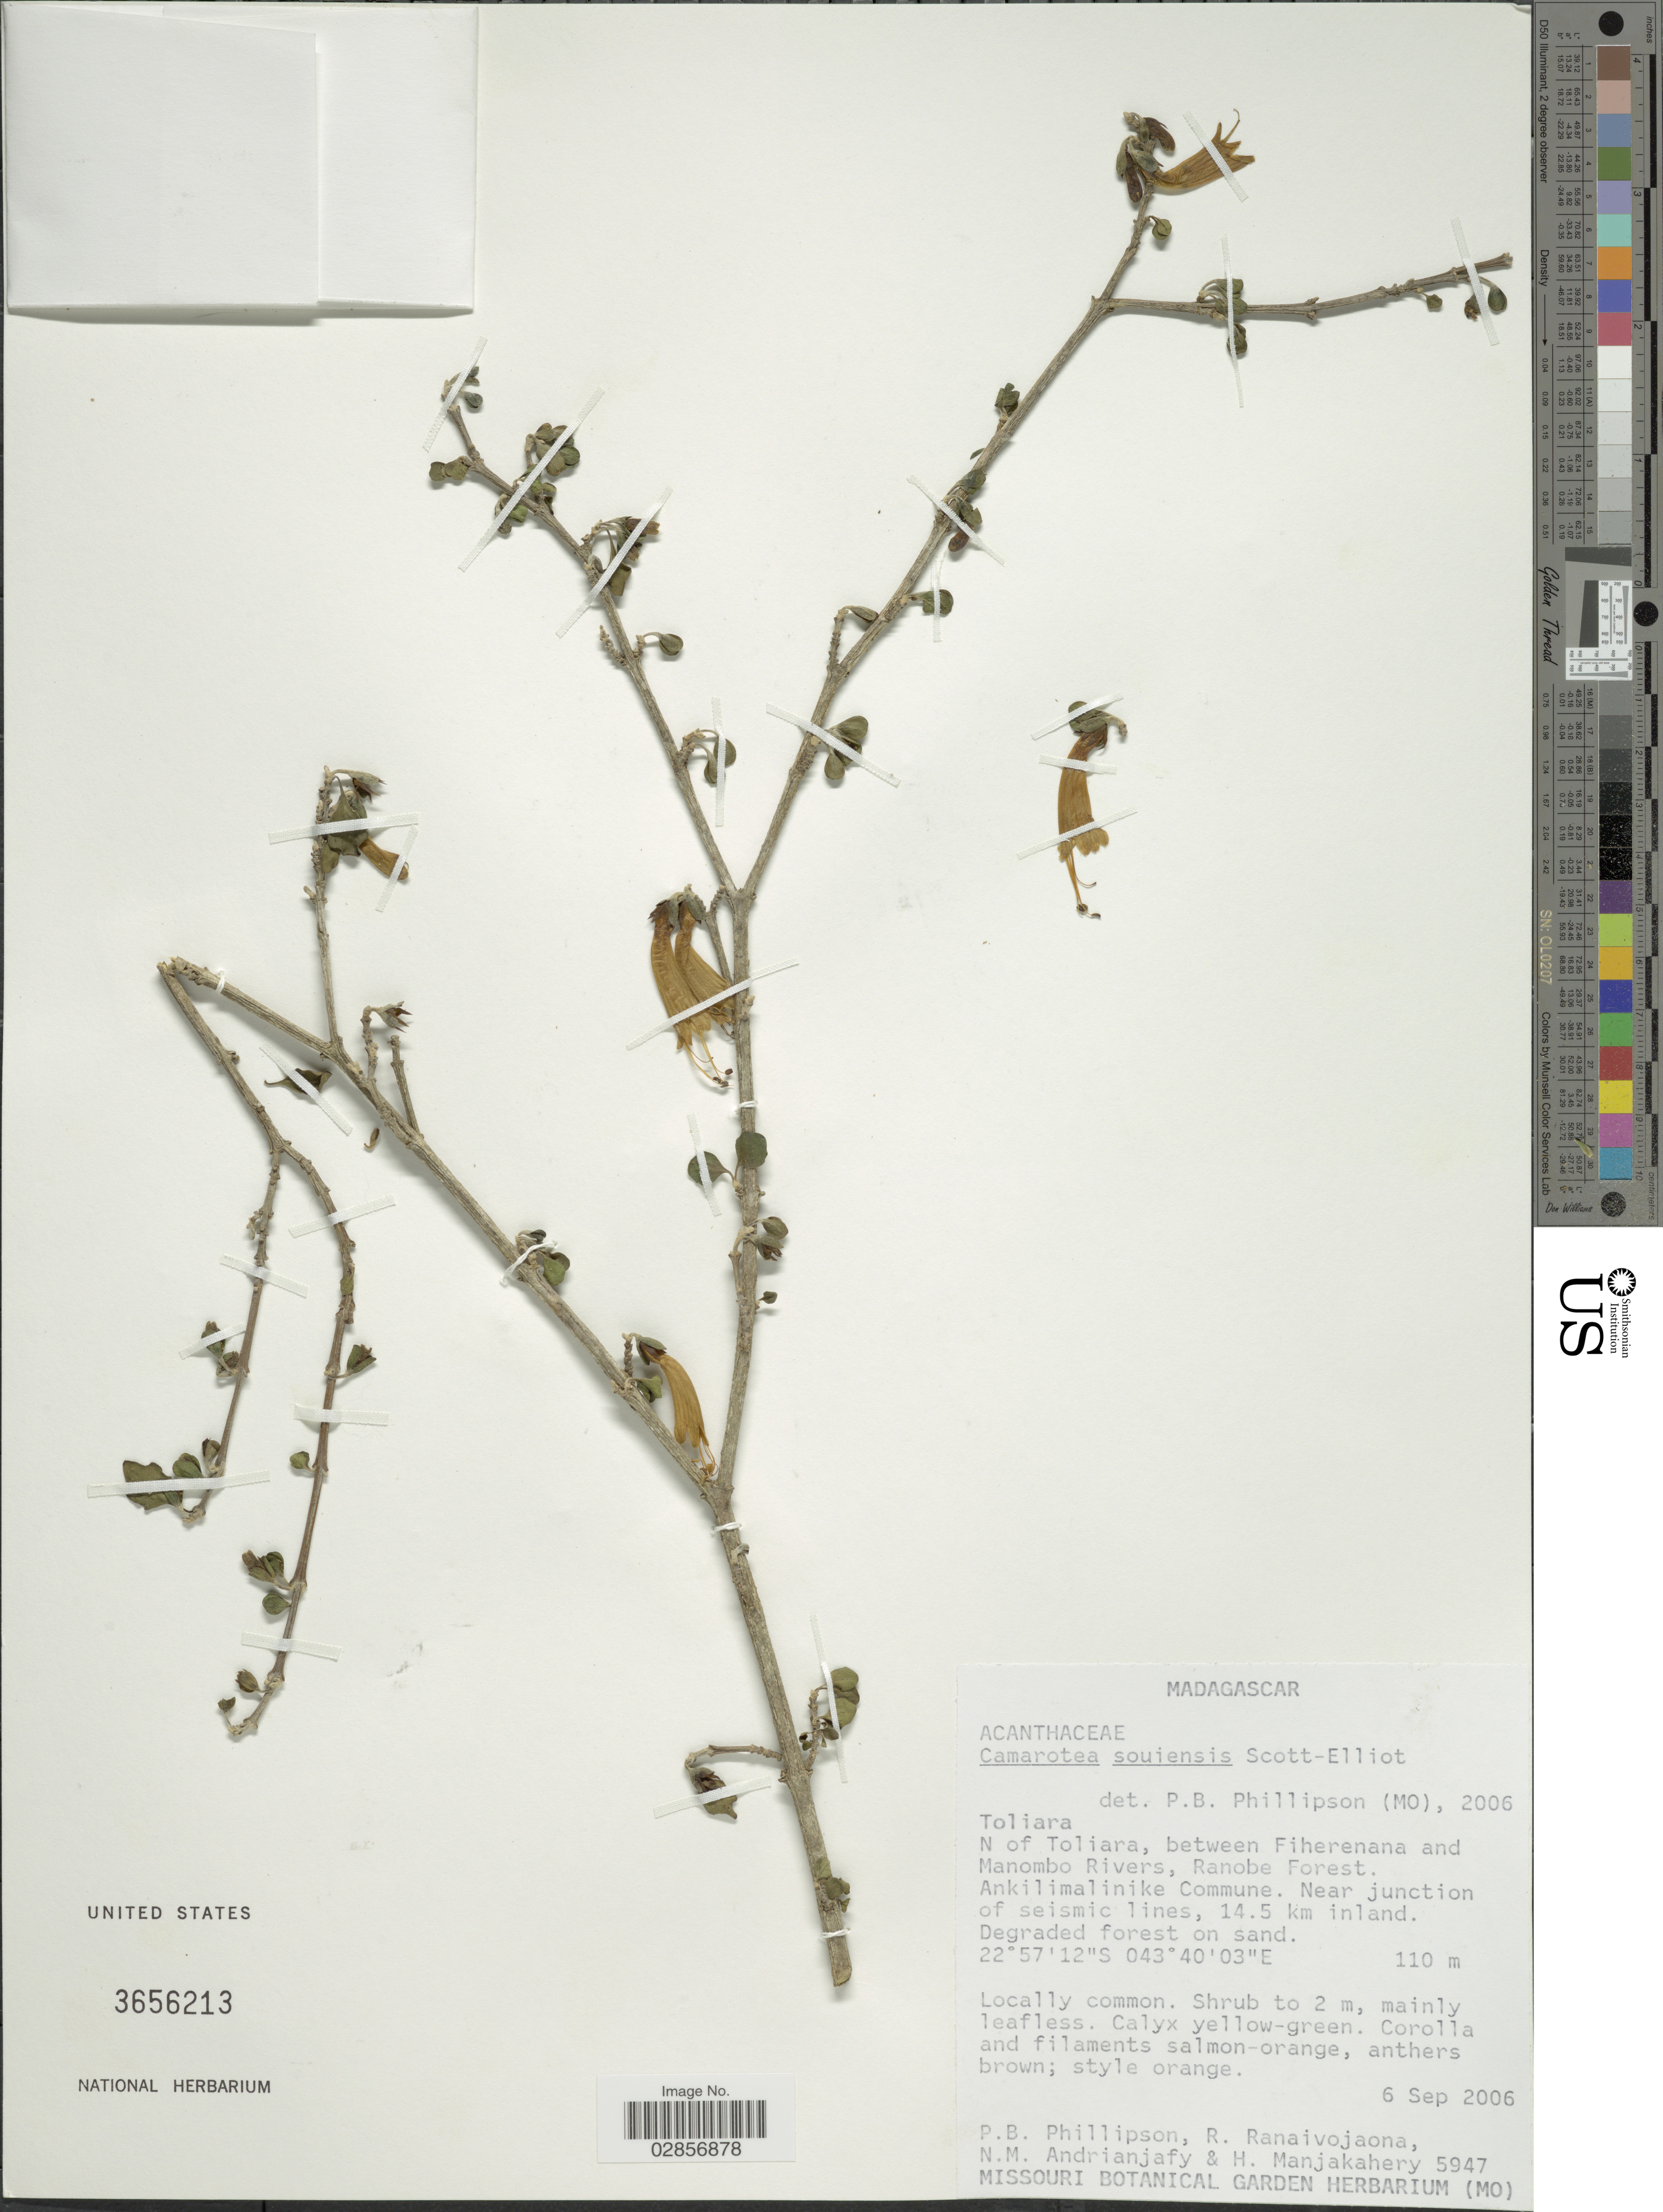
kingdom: Plantae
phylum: Tracheophyta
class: Magnoliopsida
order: Lamiales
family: Acanthaceae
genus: Camarotea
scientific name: Camarotea souiensis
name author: Scott Elliot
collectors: P. B. Phillipson, R. Ranaivojaona, N. M. Andrianjafy & H. N. Manjakahery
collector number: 5947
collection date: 2006-09-06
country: Madagascar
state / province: Atsimo-Andrefana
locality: N of Toliara, between Fiherenana and Manombo Rivers, Ranobe Forest. Ankilimalinike Commune. Near junction of seismic lines, 14.5 km inland.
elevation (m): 110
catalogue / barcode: US 3656213